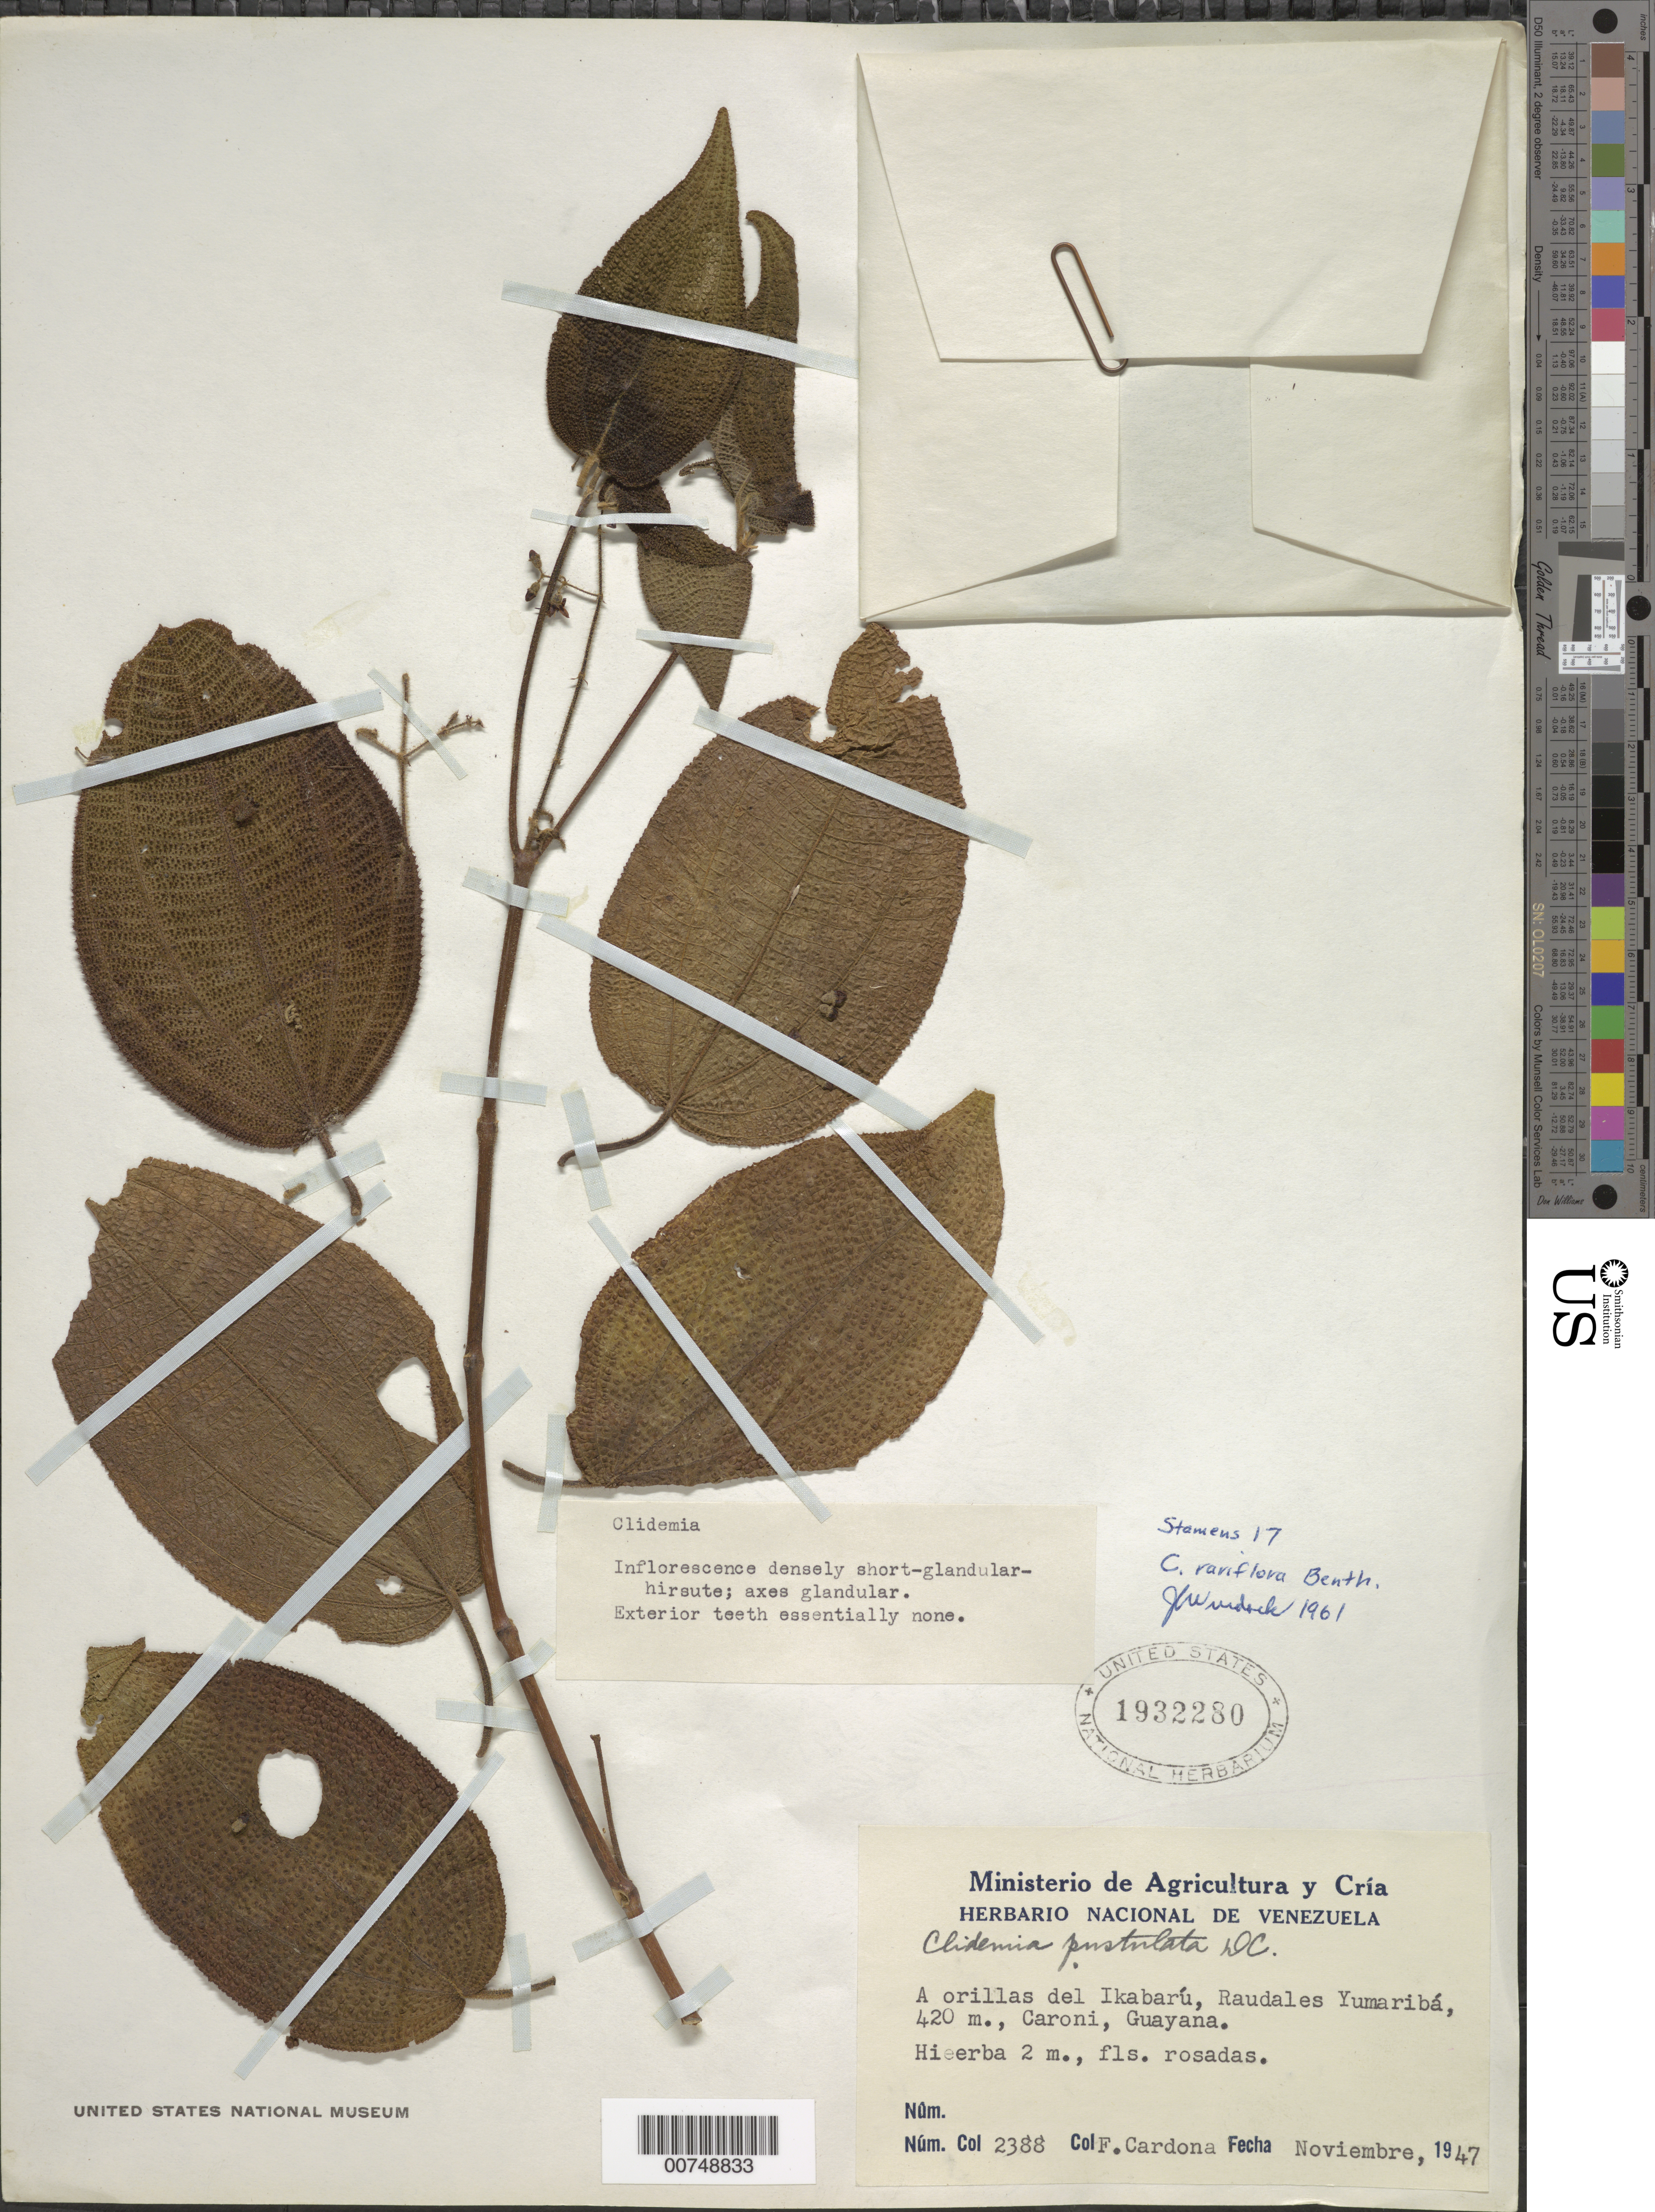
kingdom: Plantae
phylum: Tracheophyta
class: Magnoliopsida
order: Myrtales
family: Melastomataceae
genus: Clidemia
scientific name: Clidemia rariflora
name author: Benth.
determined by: Wurdack, John J., (US), US (UNITED STATES)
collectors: F. Cardona Puig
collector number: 2488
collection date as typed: Nov-47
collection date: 1947-11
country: Venezuela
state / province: Bolívar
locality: Icabarú, Raudales Yumariba, Caroní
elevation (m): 420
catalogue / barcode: US 1932280